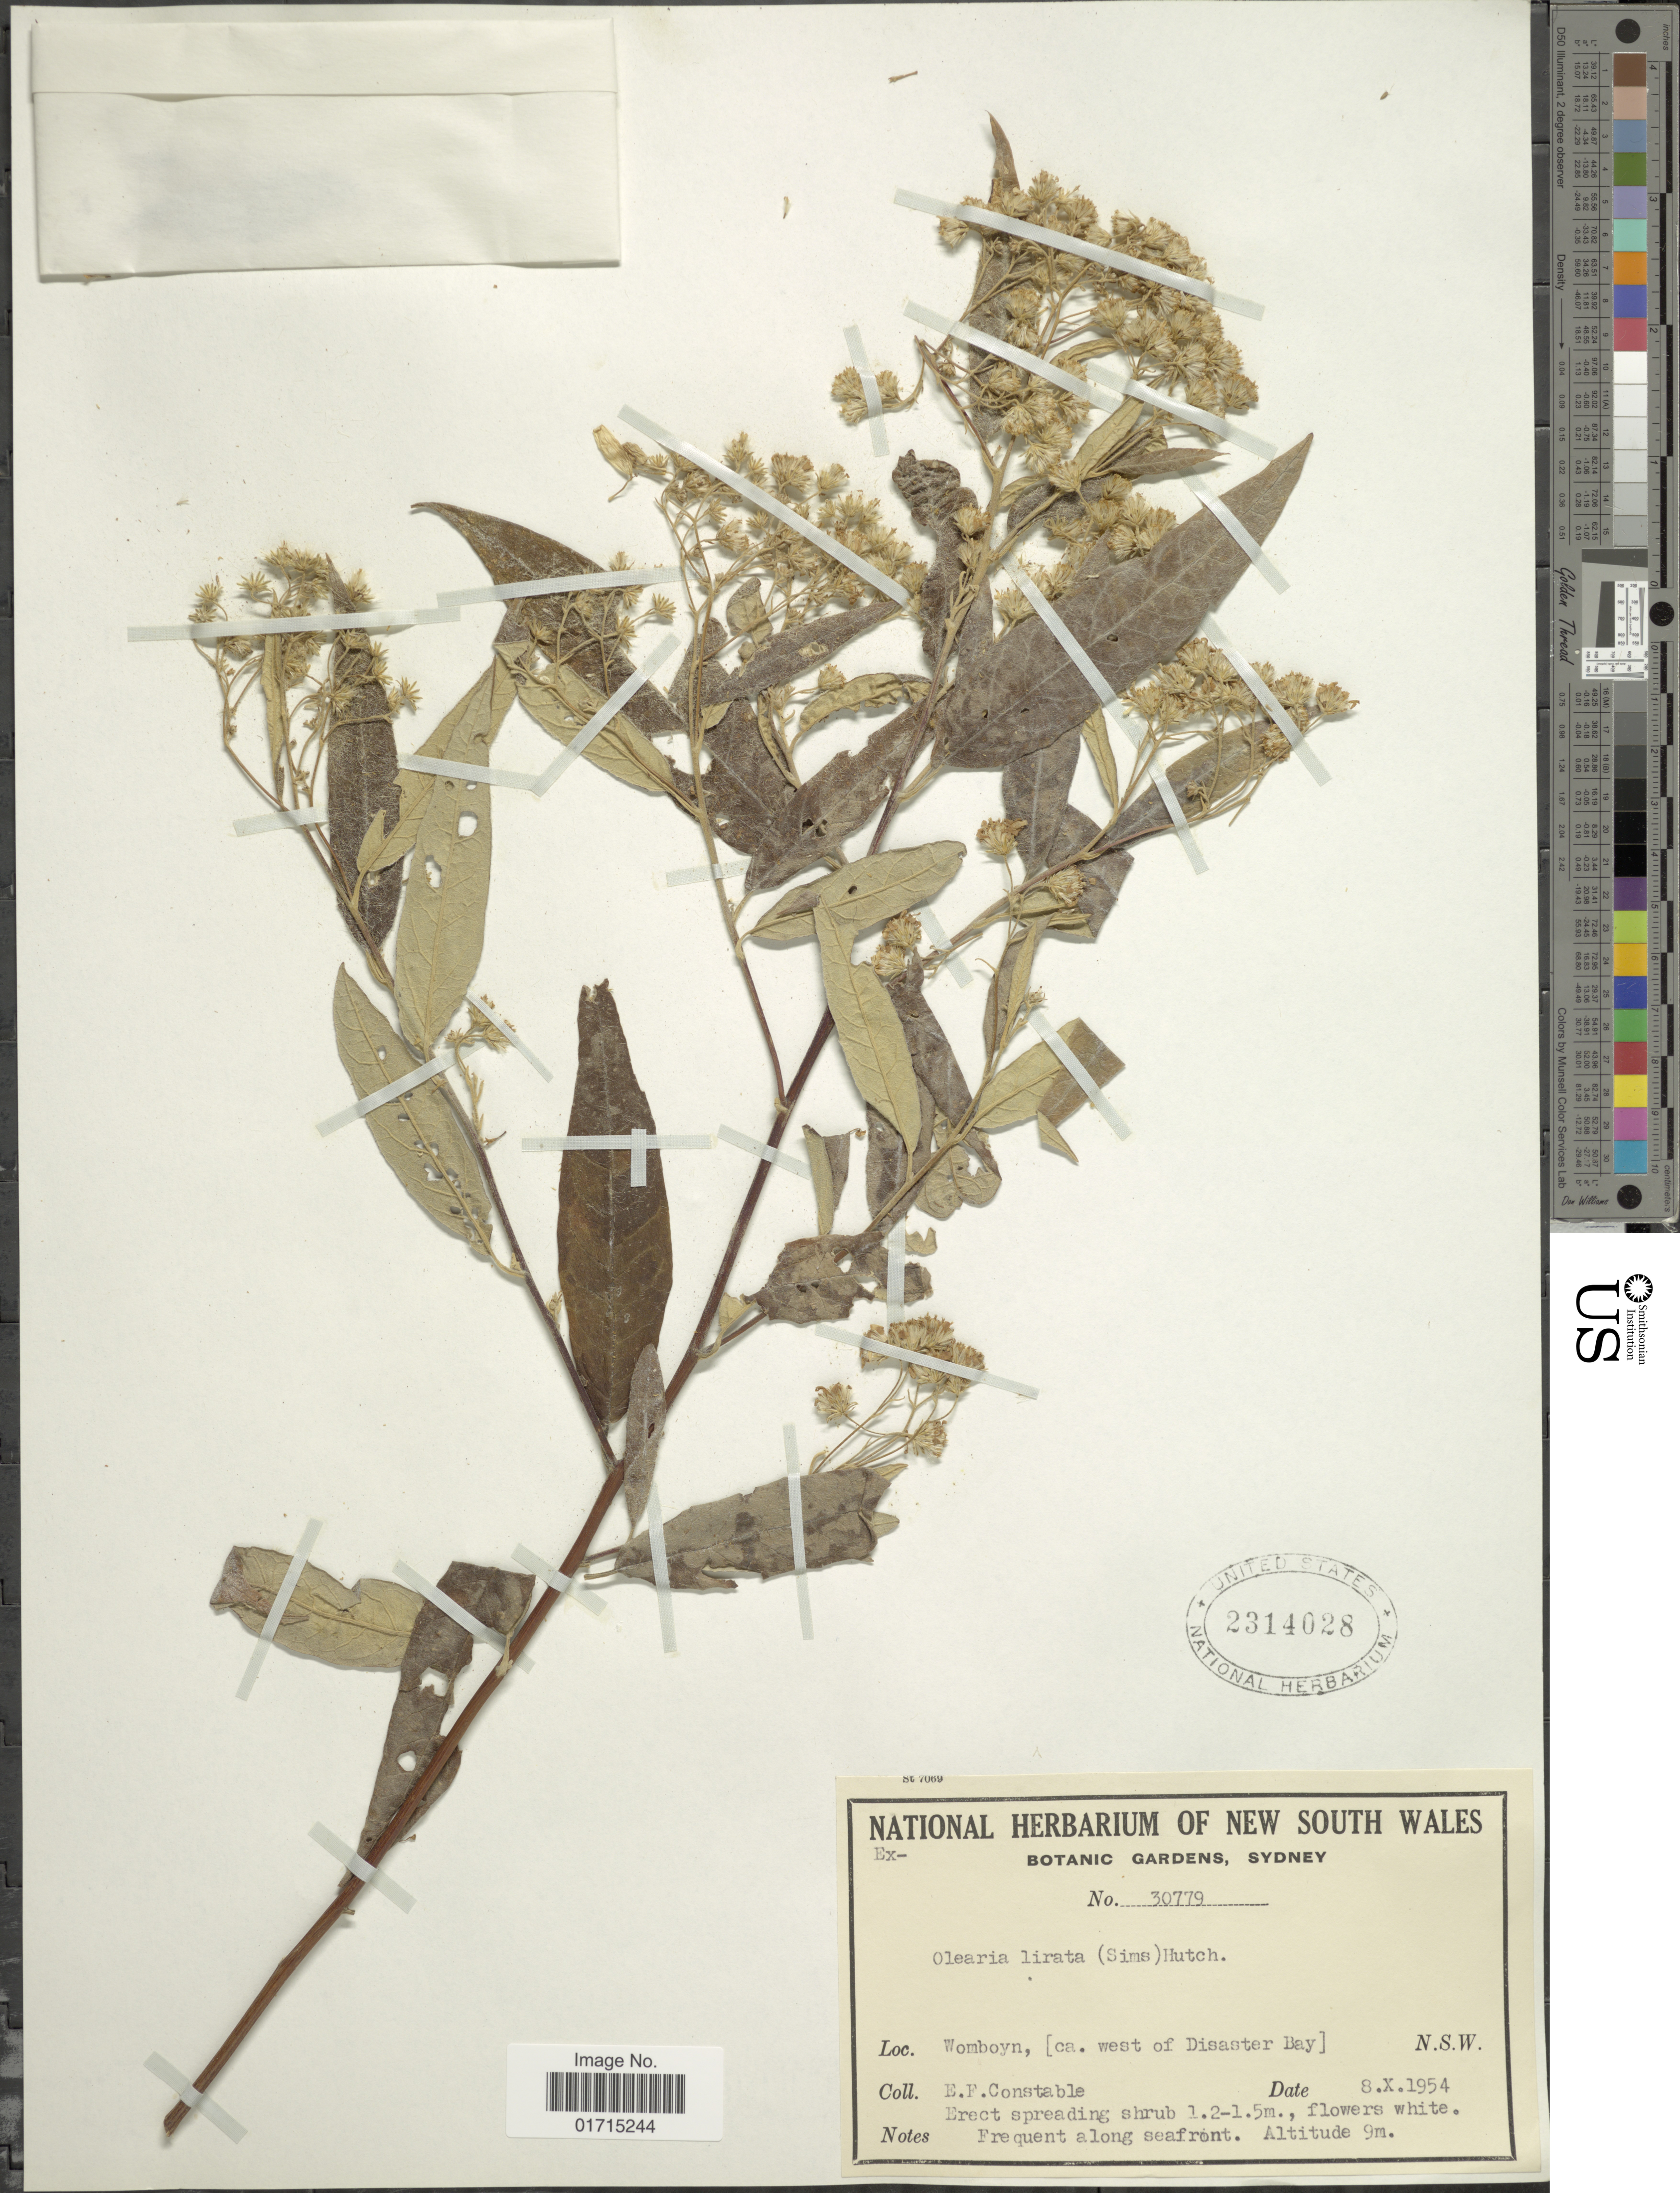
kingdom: Plantae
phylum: Tracheophyta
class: Magnoliopsida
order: Asterales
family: Asteraceae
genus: Olearia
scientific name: Olearia lirata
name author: (Sims) Hutch.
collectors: E. F. Constable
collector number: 30779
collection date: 1954-10-08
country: Australia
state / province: New South Wales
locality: Womboyn, (ca. west of Disaster Bay)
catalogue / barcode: US 2314028